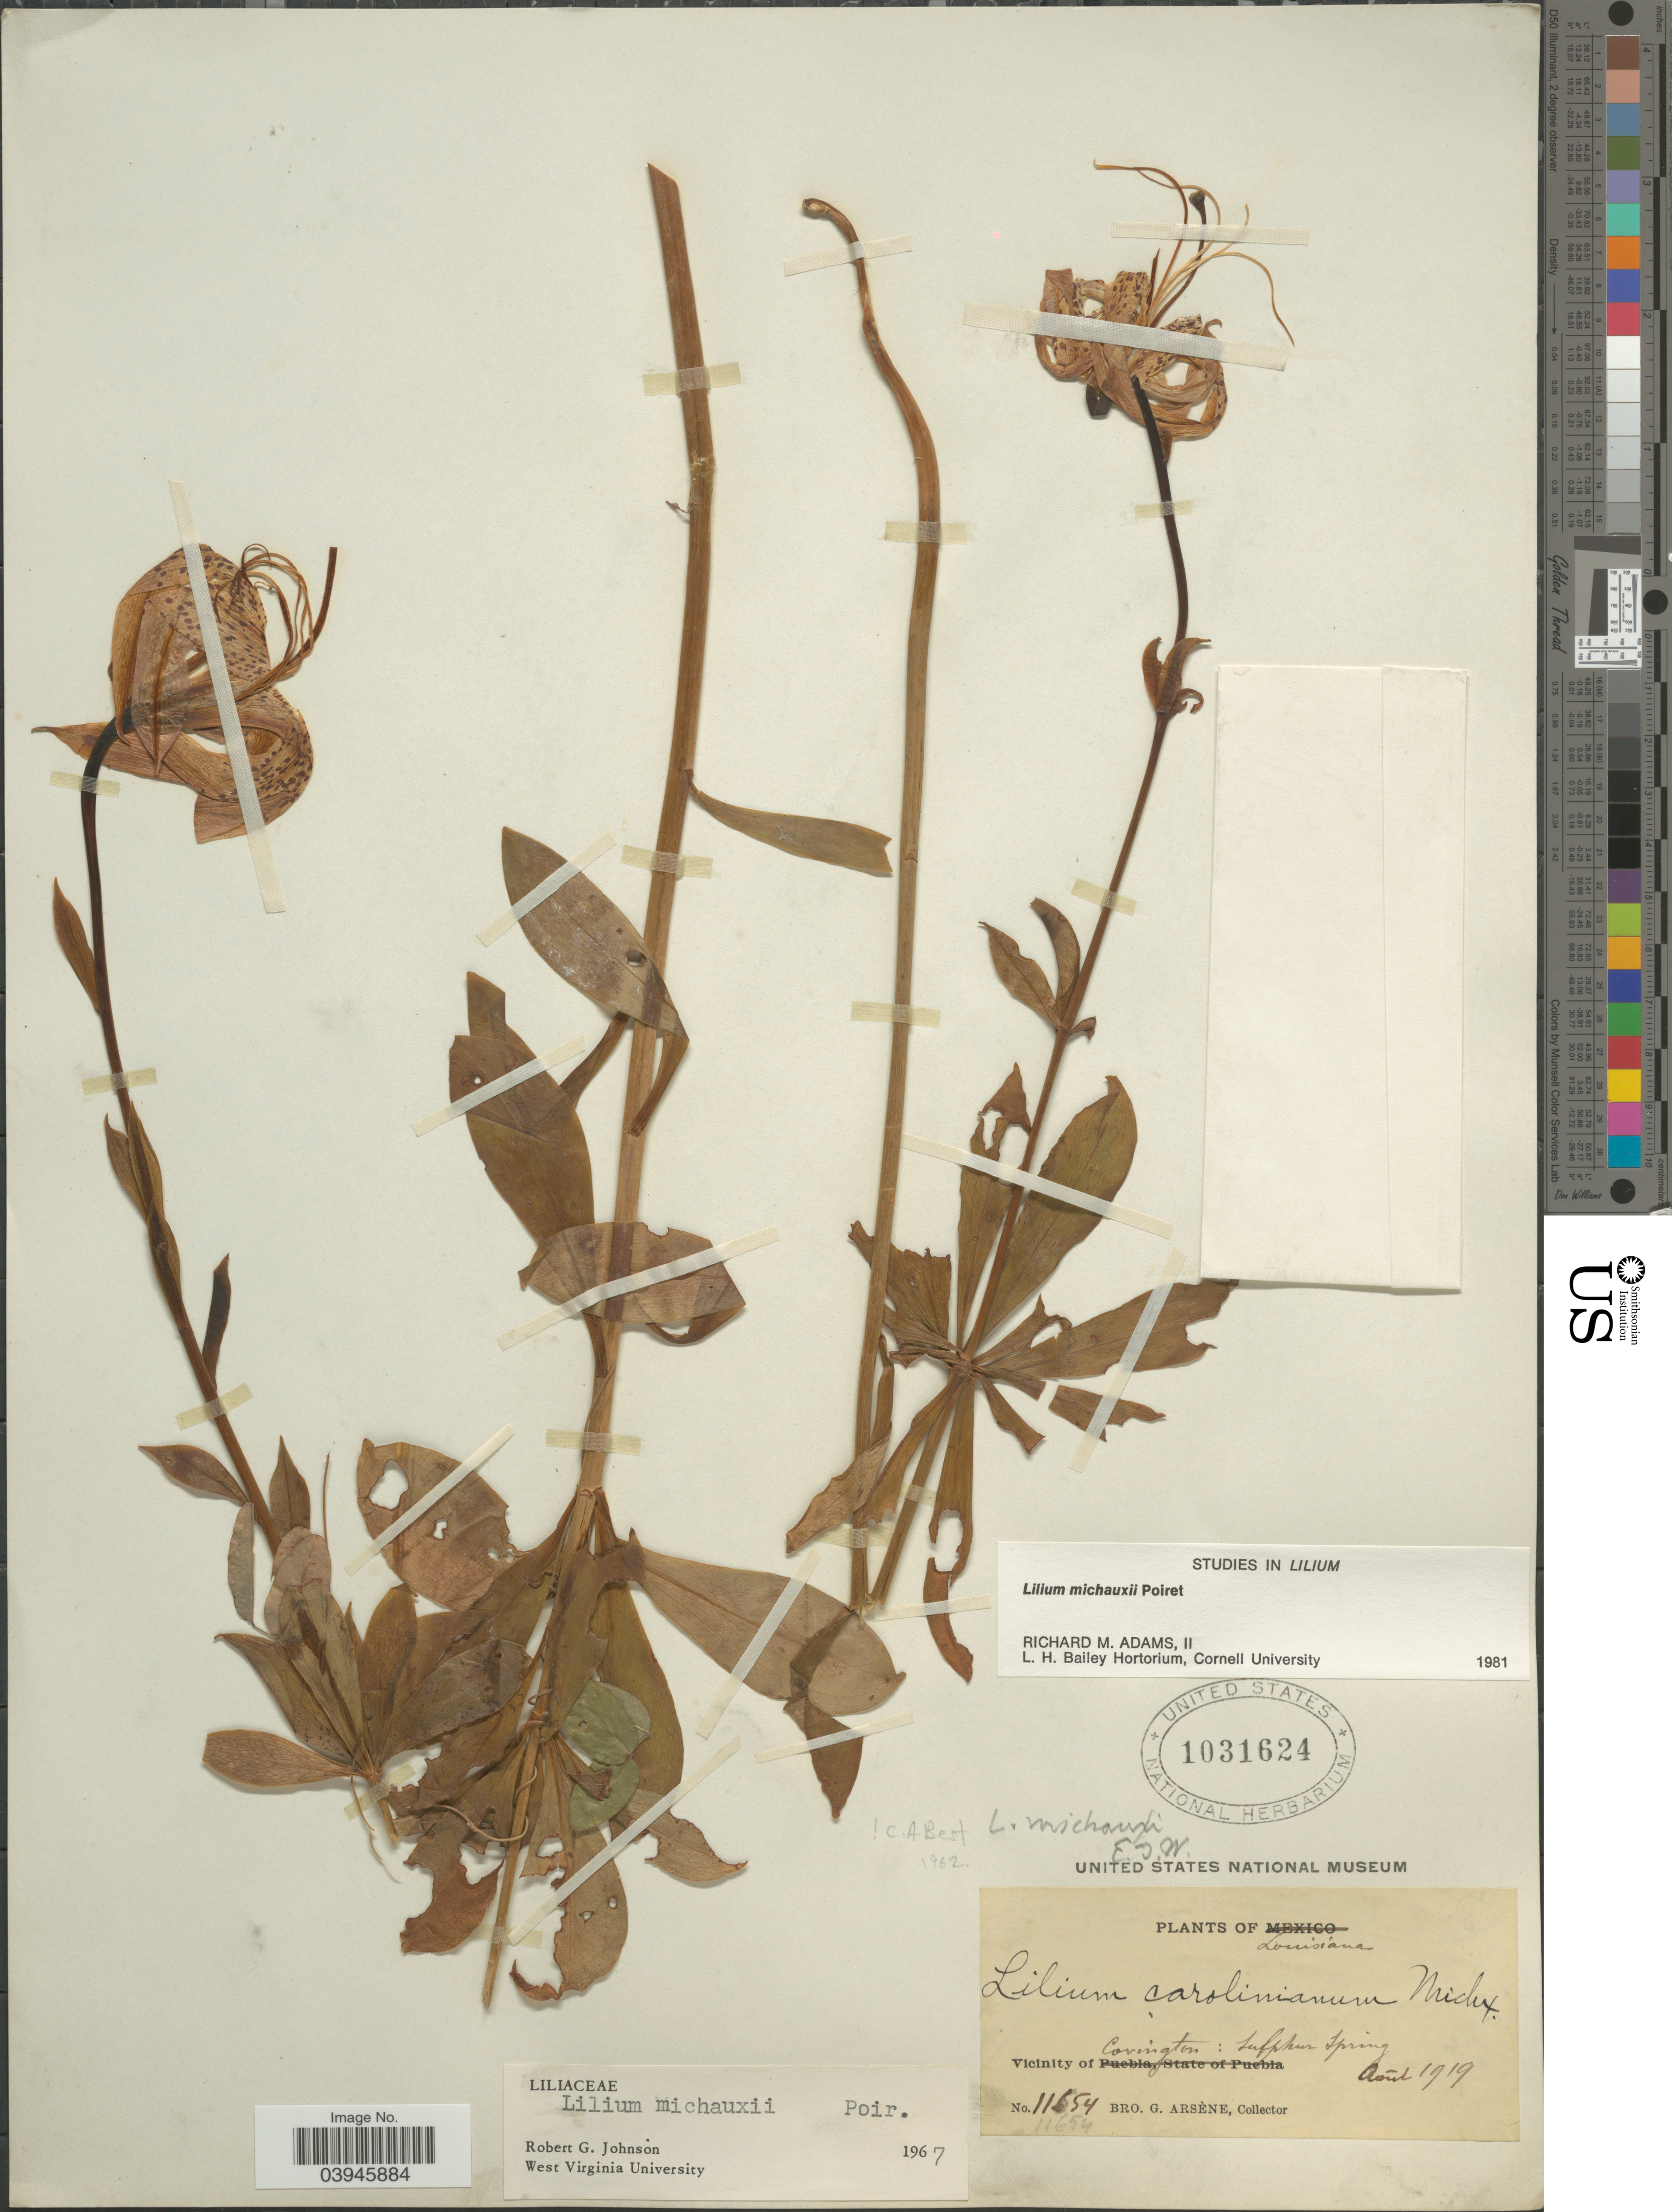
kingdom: Plantae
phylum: Tracheophyta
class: Liliopsida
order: Liliales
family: Liliaceae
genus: Lilium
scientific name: Lilium michauxii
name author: Poir.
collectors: Bro. G. Arsène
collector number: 11654*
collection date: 1919-08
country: United States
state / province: Louisiana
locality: Vicinity of Covington: sulphur spring.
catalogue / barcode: US 1031624